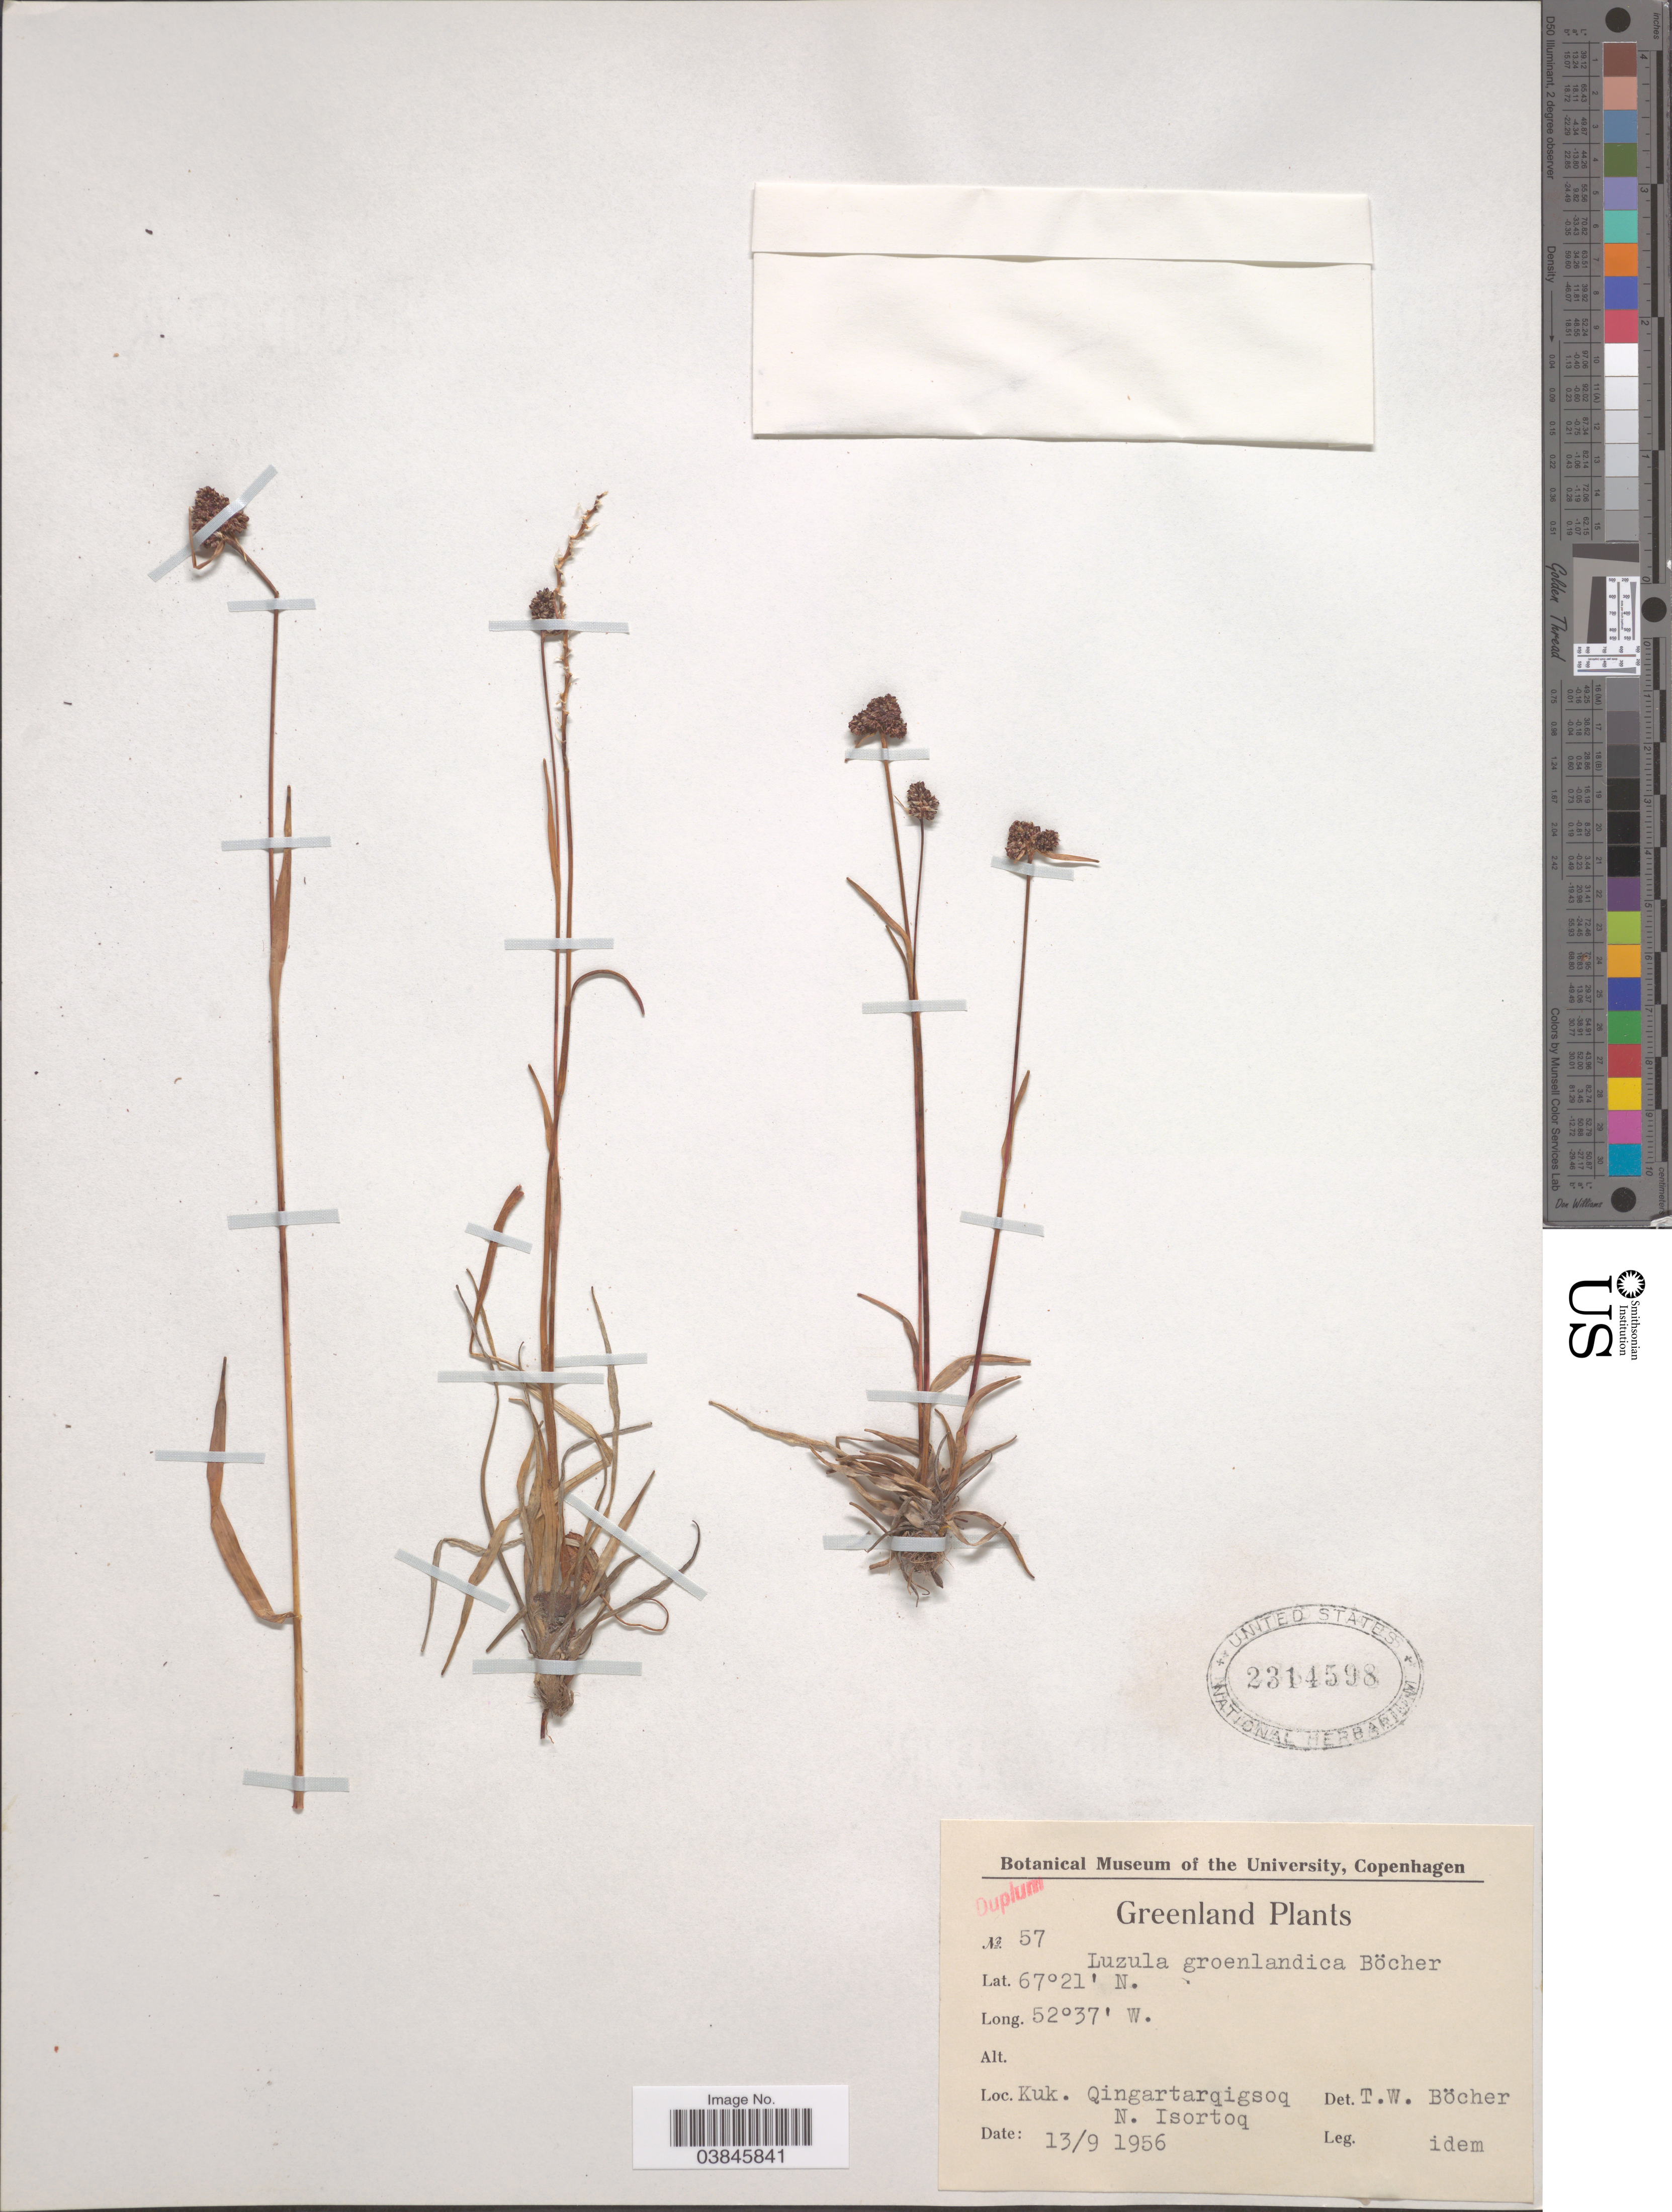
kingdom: Plantae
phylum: Tracheophyta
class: Liliopsida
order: Poales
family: Juncaceae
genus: Luzula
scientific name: Luzula groenlandica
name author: Böcher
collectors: T. Böcher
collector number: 57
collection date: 1956-09-13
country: Greenland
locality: Kuk. Qingartarqigsoq. N. Isortoq.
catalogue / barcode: US 2314598